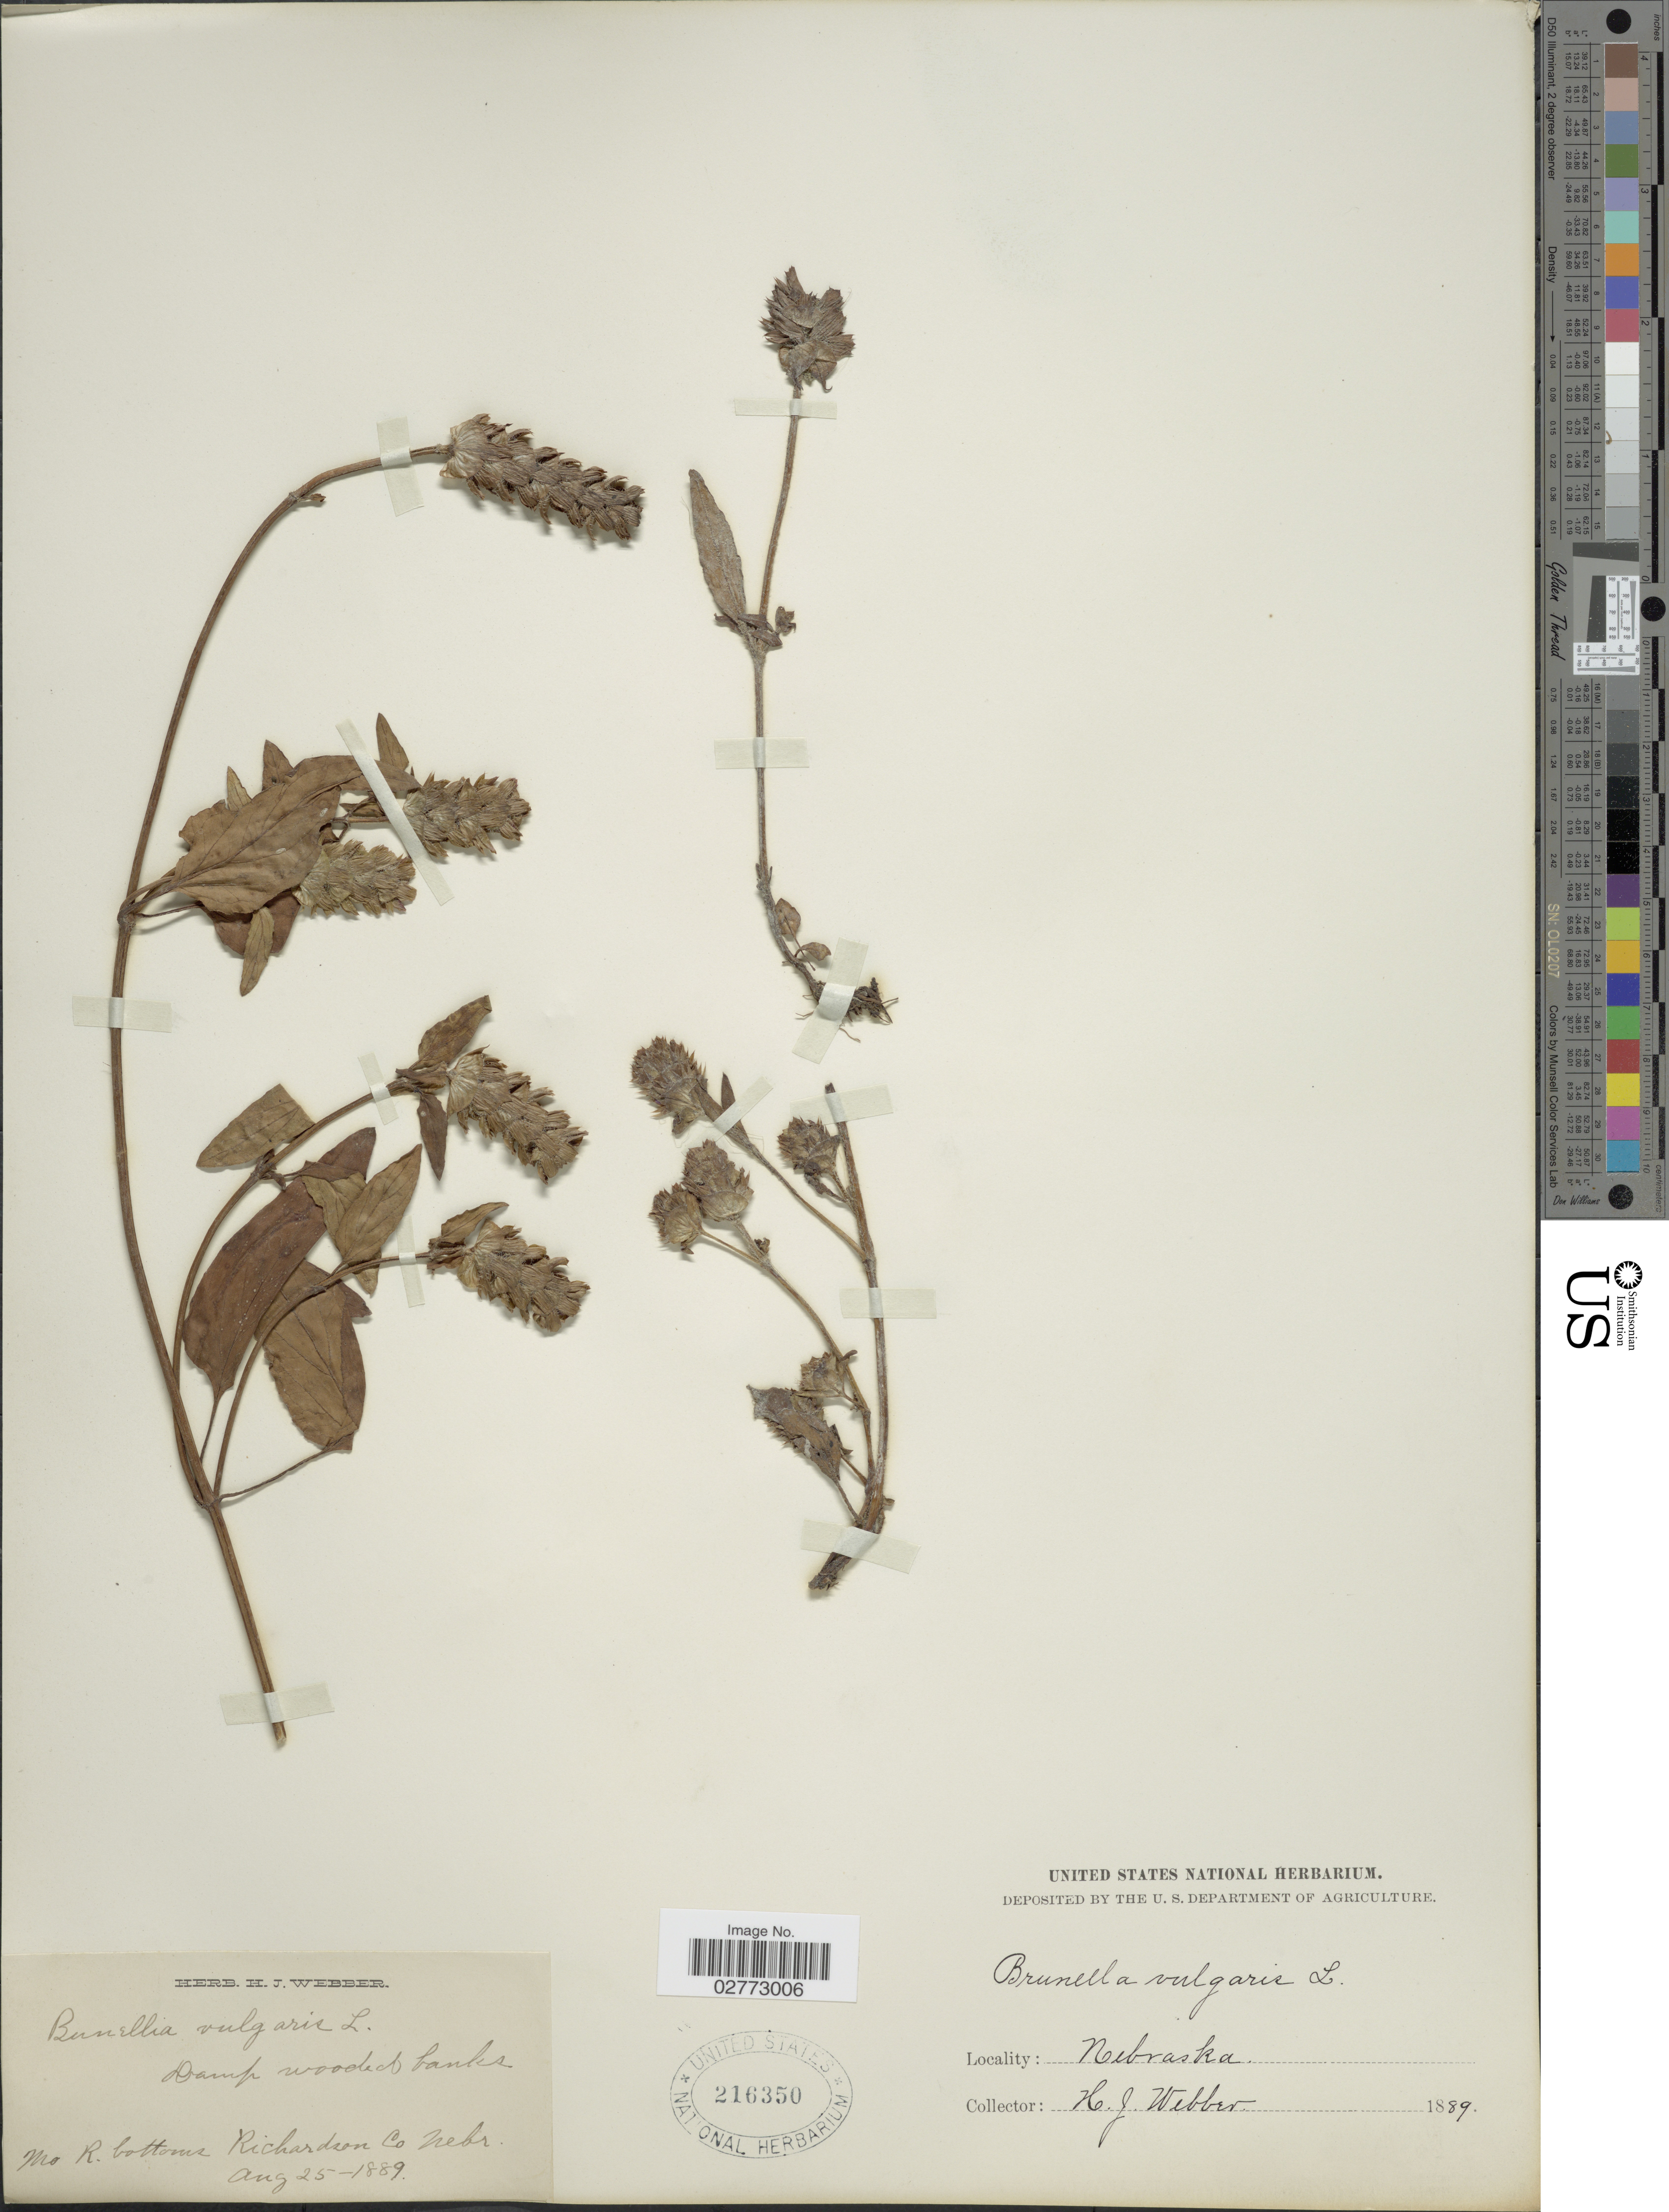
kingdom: Plantae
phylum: Tracheophyta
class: Magnoliopsida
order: Lamiales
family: Lamiaceae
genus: Prunella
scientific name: Prunella vulgaris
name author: L.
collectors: H. Webber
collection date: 1889-08-25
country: United States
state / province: Nebraska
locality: Damp wooded banks. Mo R. bottoms Richardson Co.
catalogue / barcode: US 216350